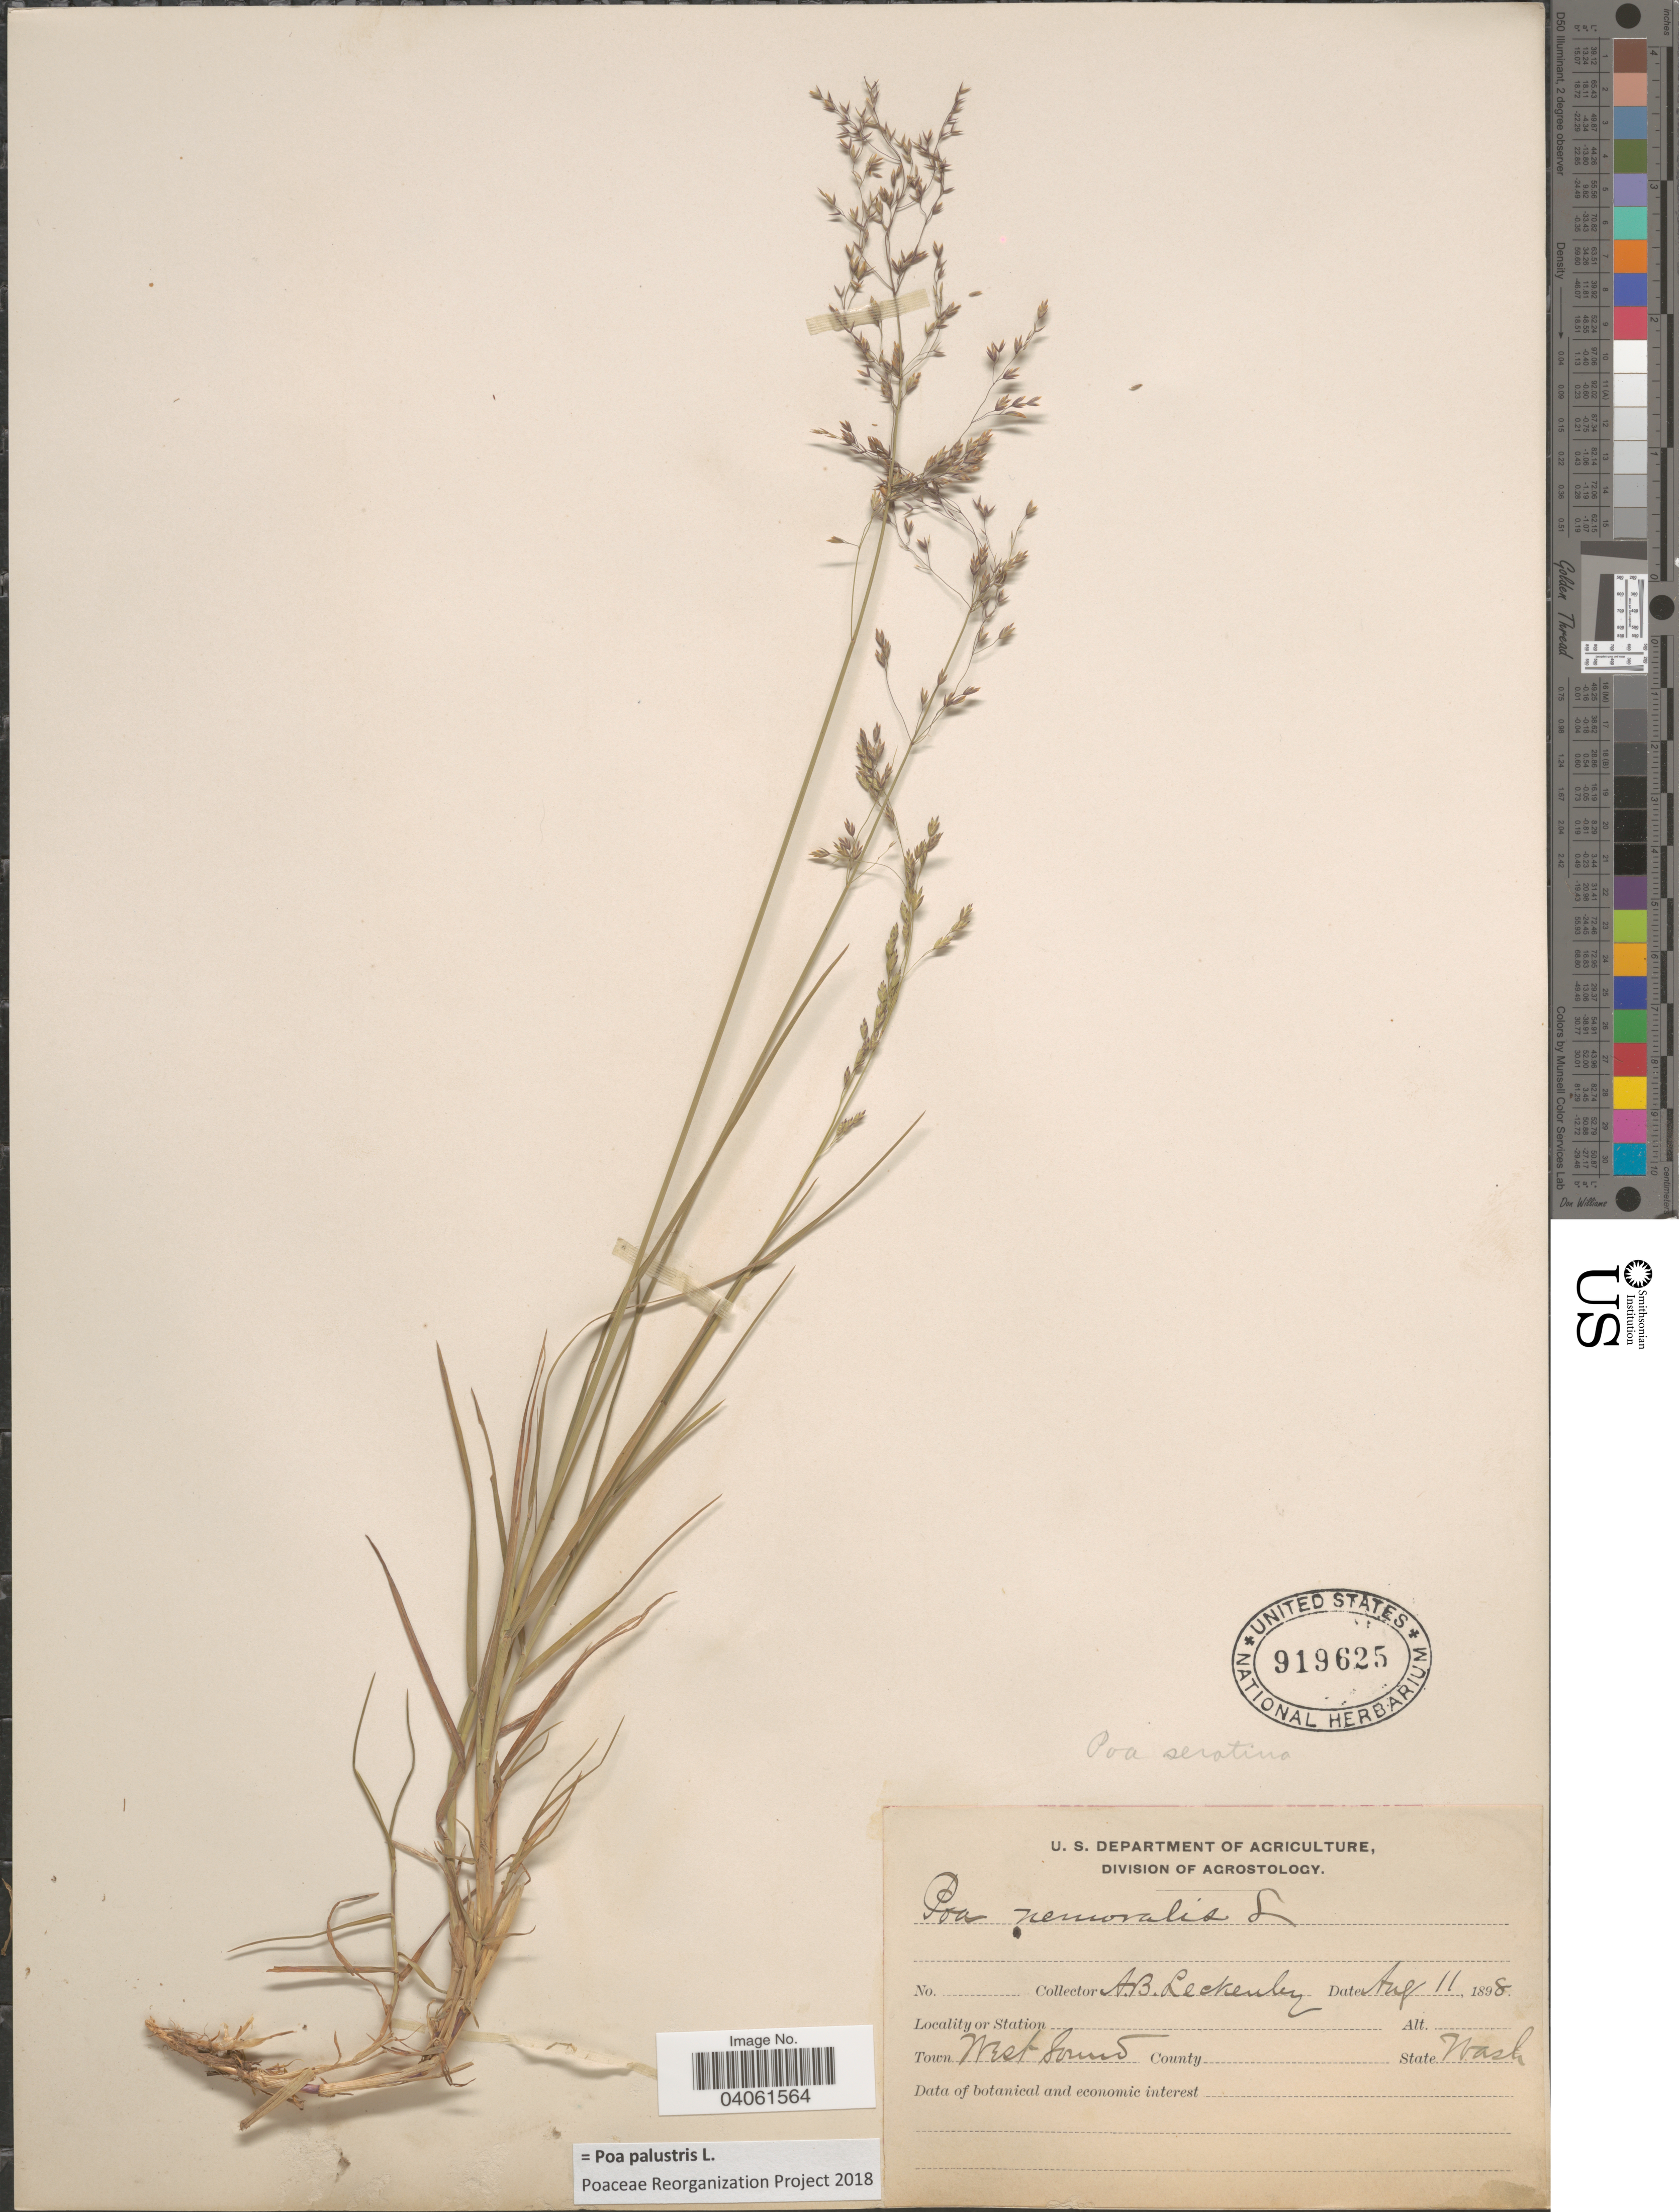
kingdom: Plantae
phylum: Tracheophyta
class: Liliopsida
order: Poales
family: Poaceae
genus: Poa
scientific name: Poa palustris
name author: L.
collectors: A. Leckenby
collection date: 1898-08-11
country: United States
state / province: Washington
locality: Town West Sound.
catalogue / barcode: US 919625